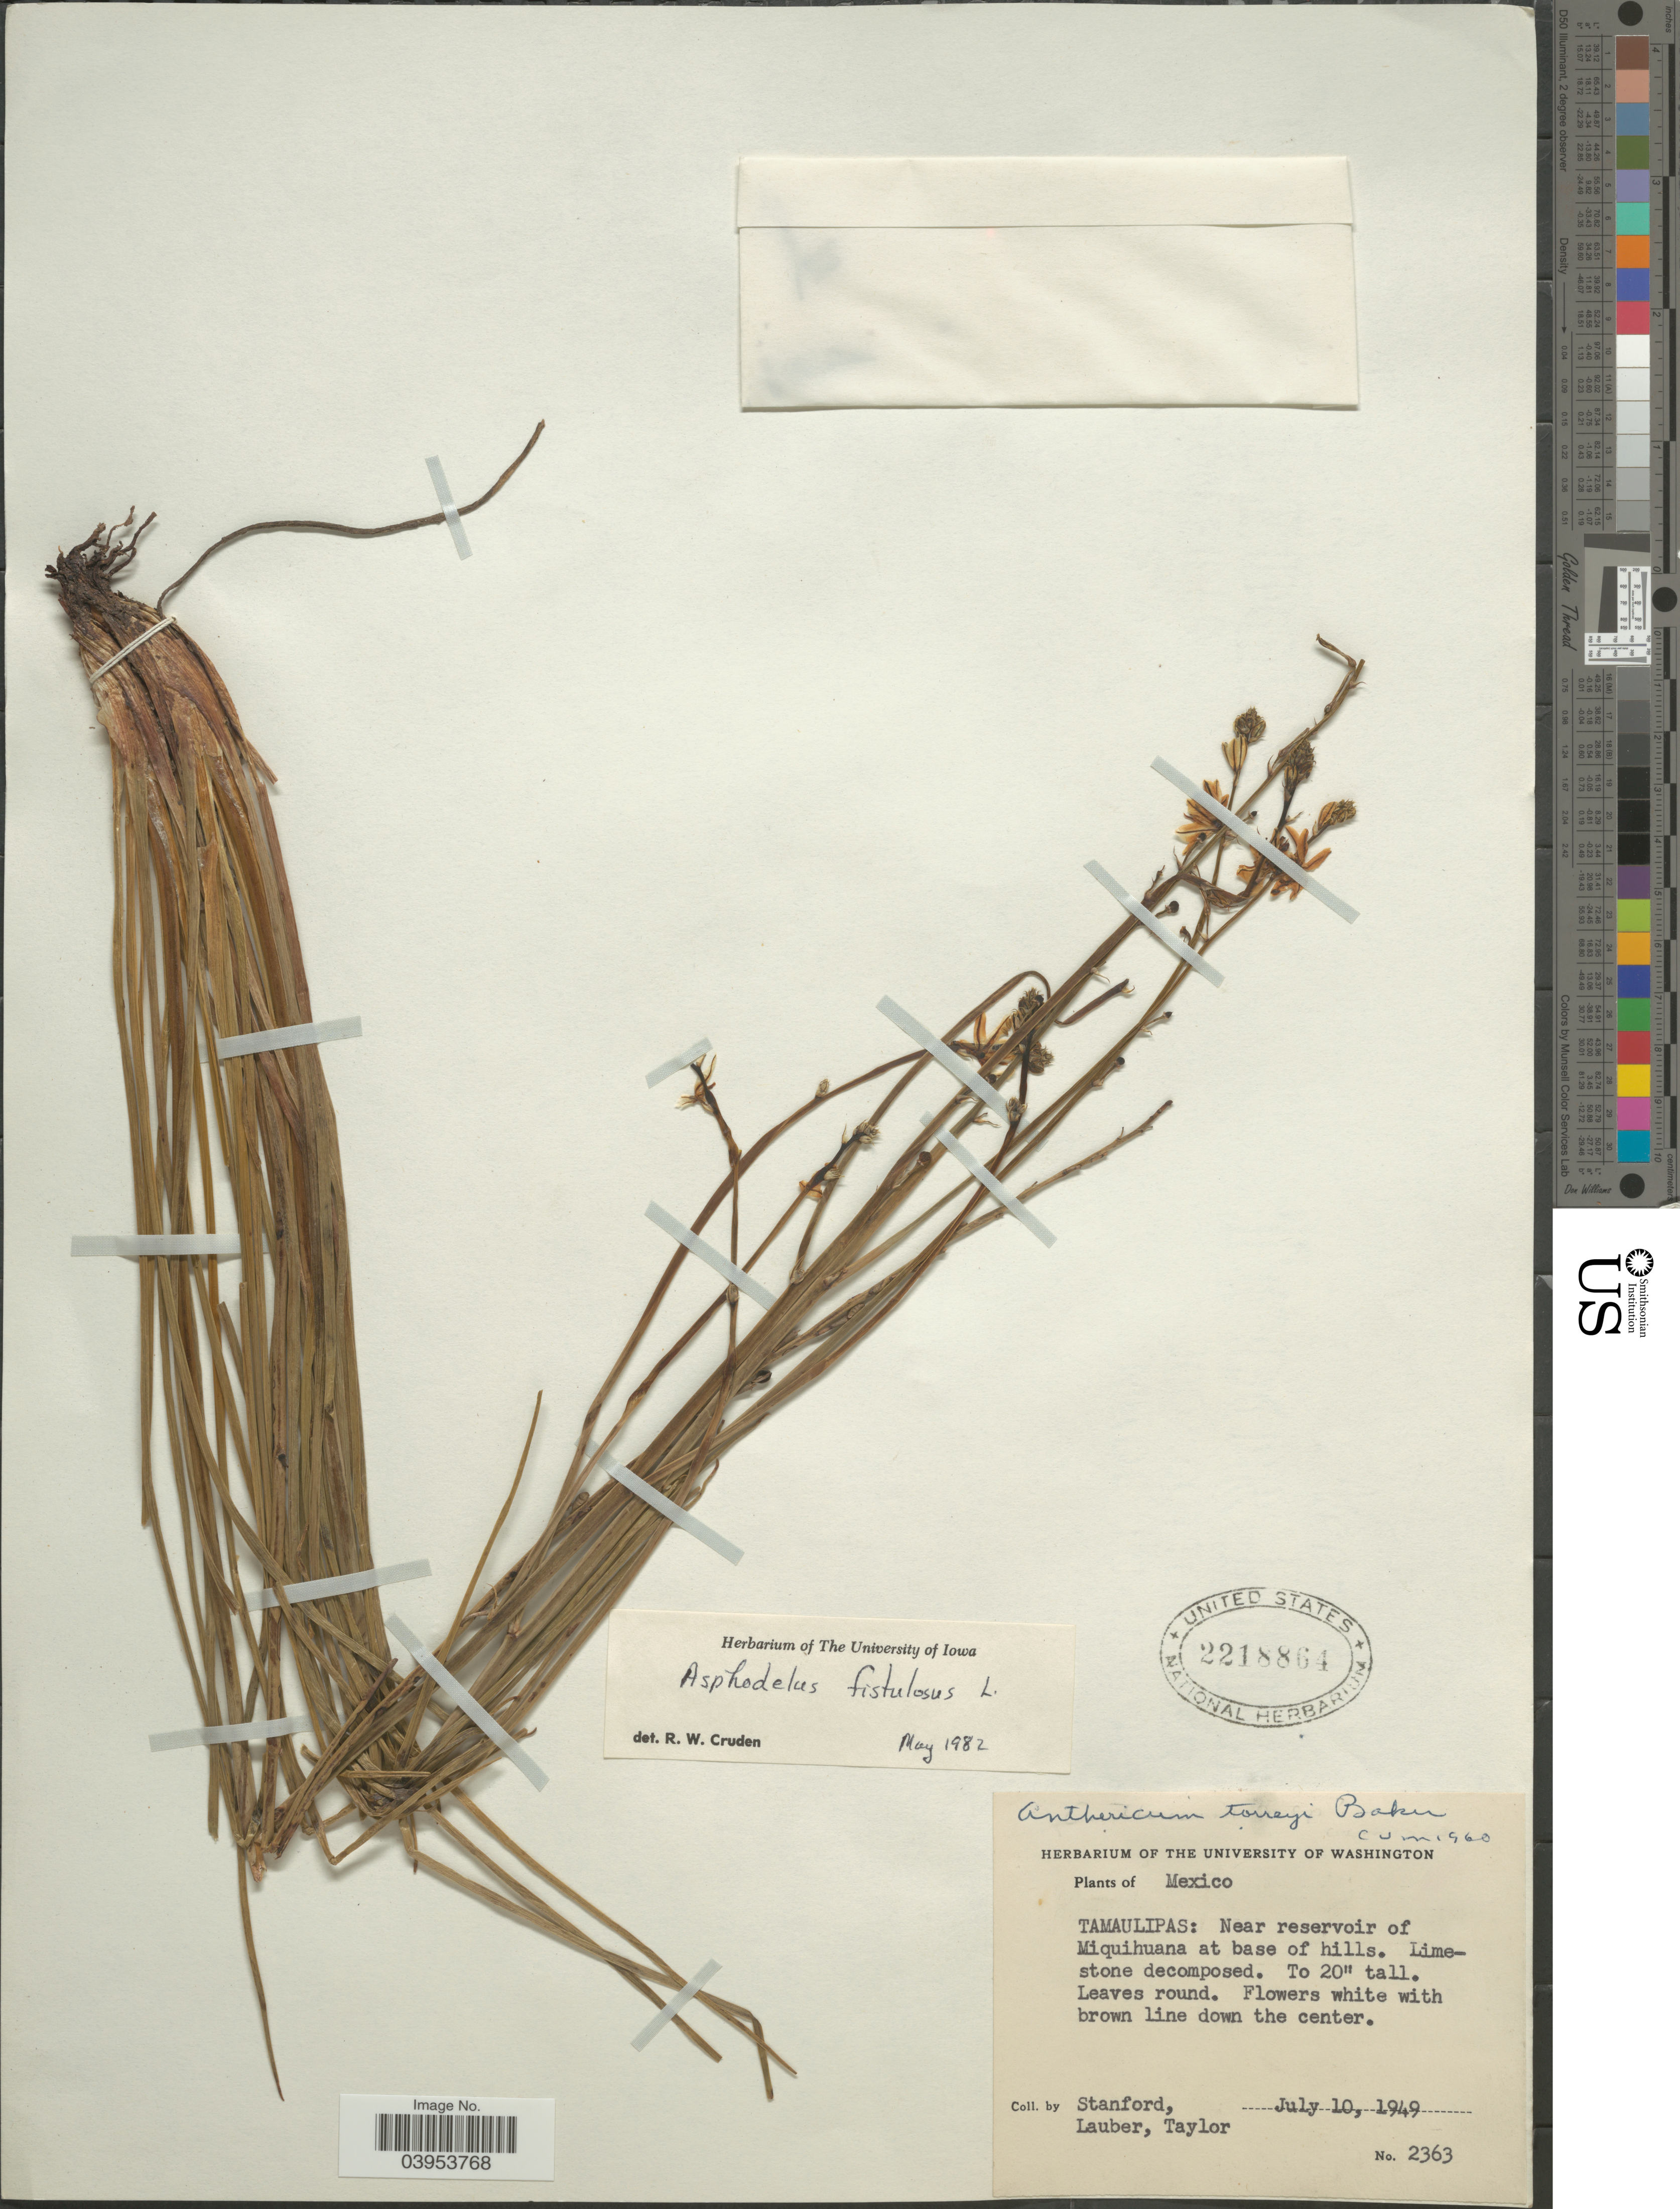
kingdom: Plantae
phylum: Tracheophyta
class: Liliopsida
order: Asparagales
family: Asphodelaceae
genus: Asphodelus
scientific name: Asphodelus fistulosus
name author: L.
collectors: -. Stanford, Lauber, -- & -- Taylor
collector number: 2363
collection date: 1949-07-10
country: Mexico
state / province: Tamaulipas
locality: Near reservoir of Miquihuana at base of hills. Limestone decomposed.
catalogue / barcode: US 2218864